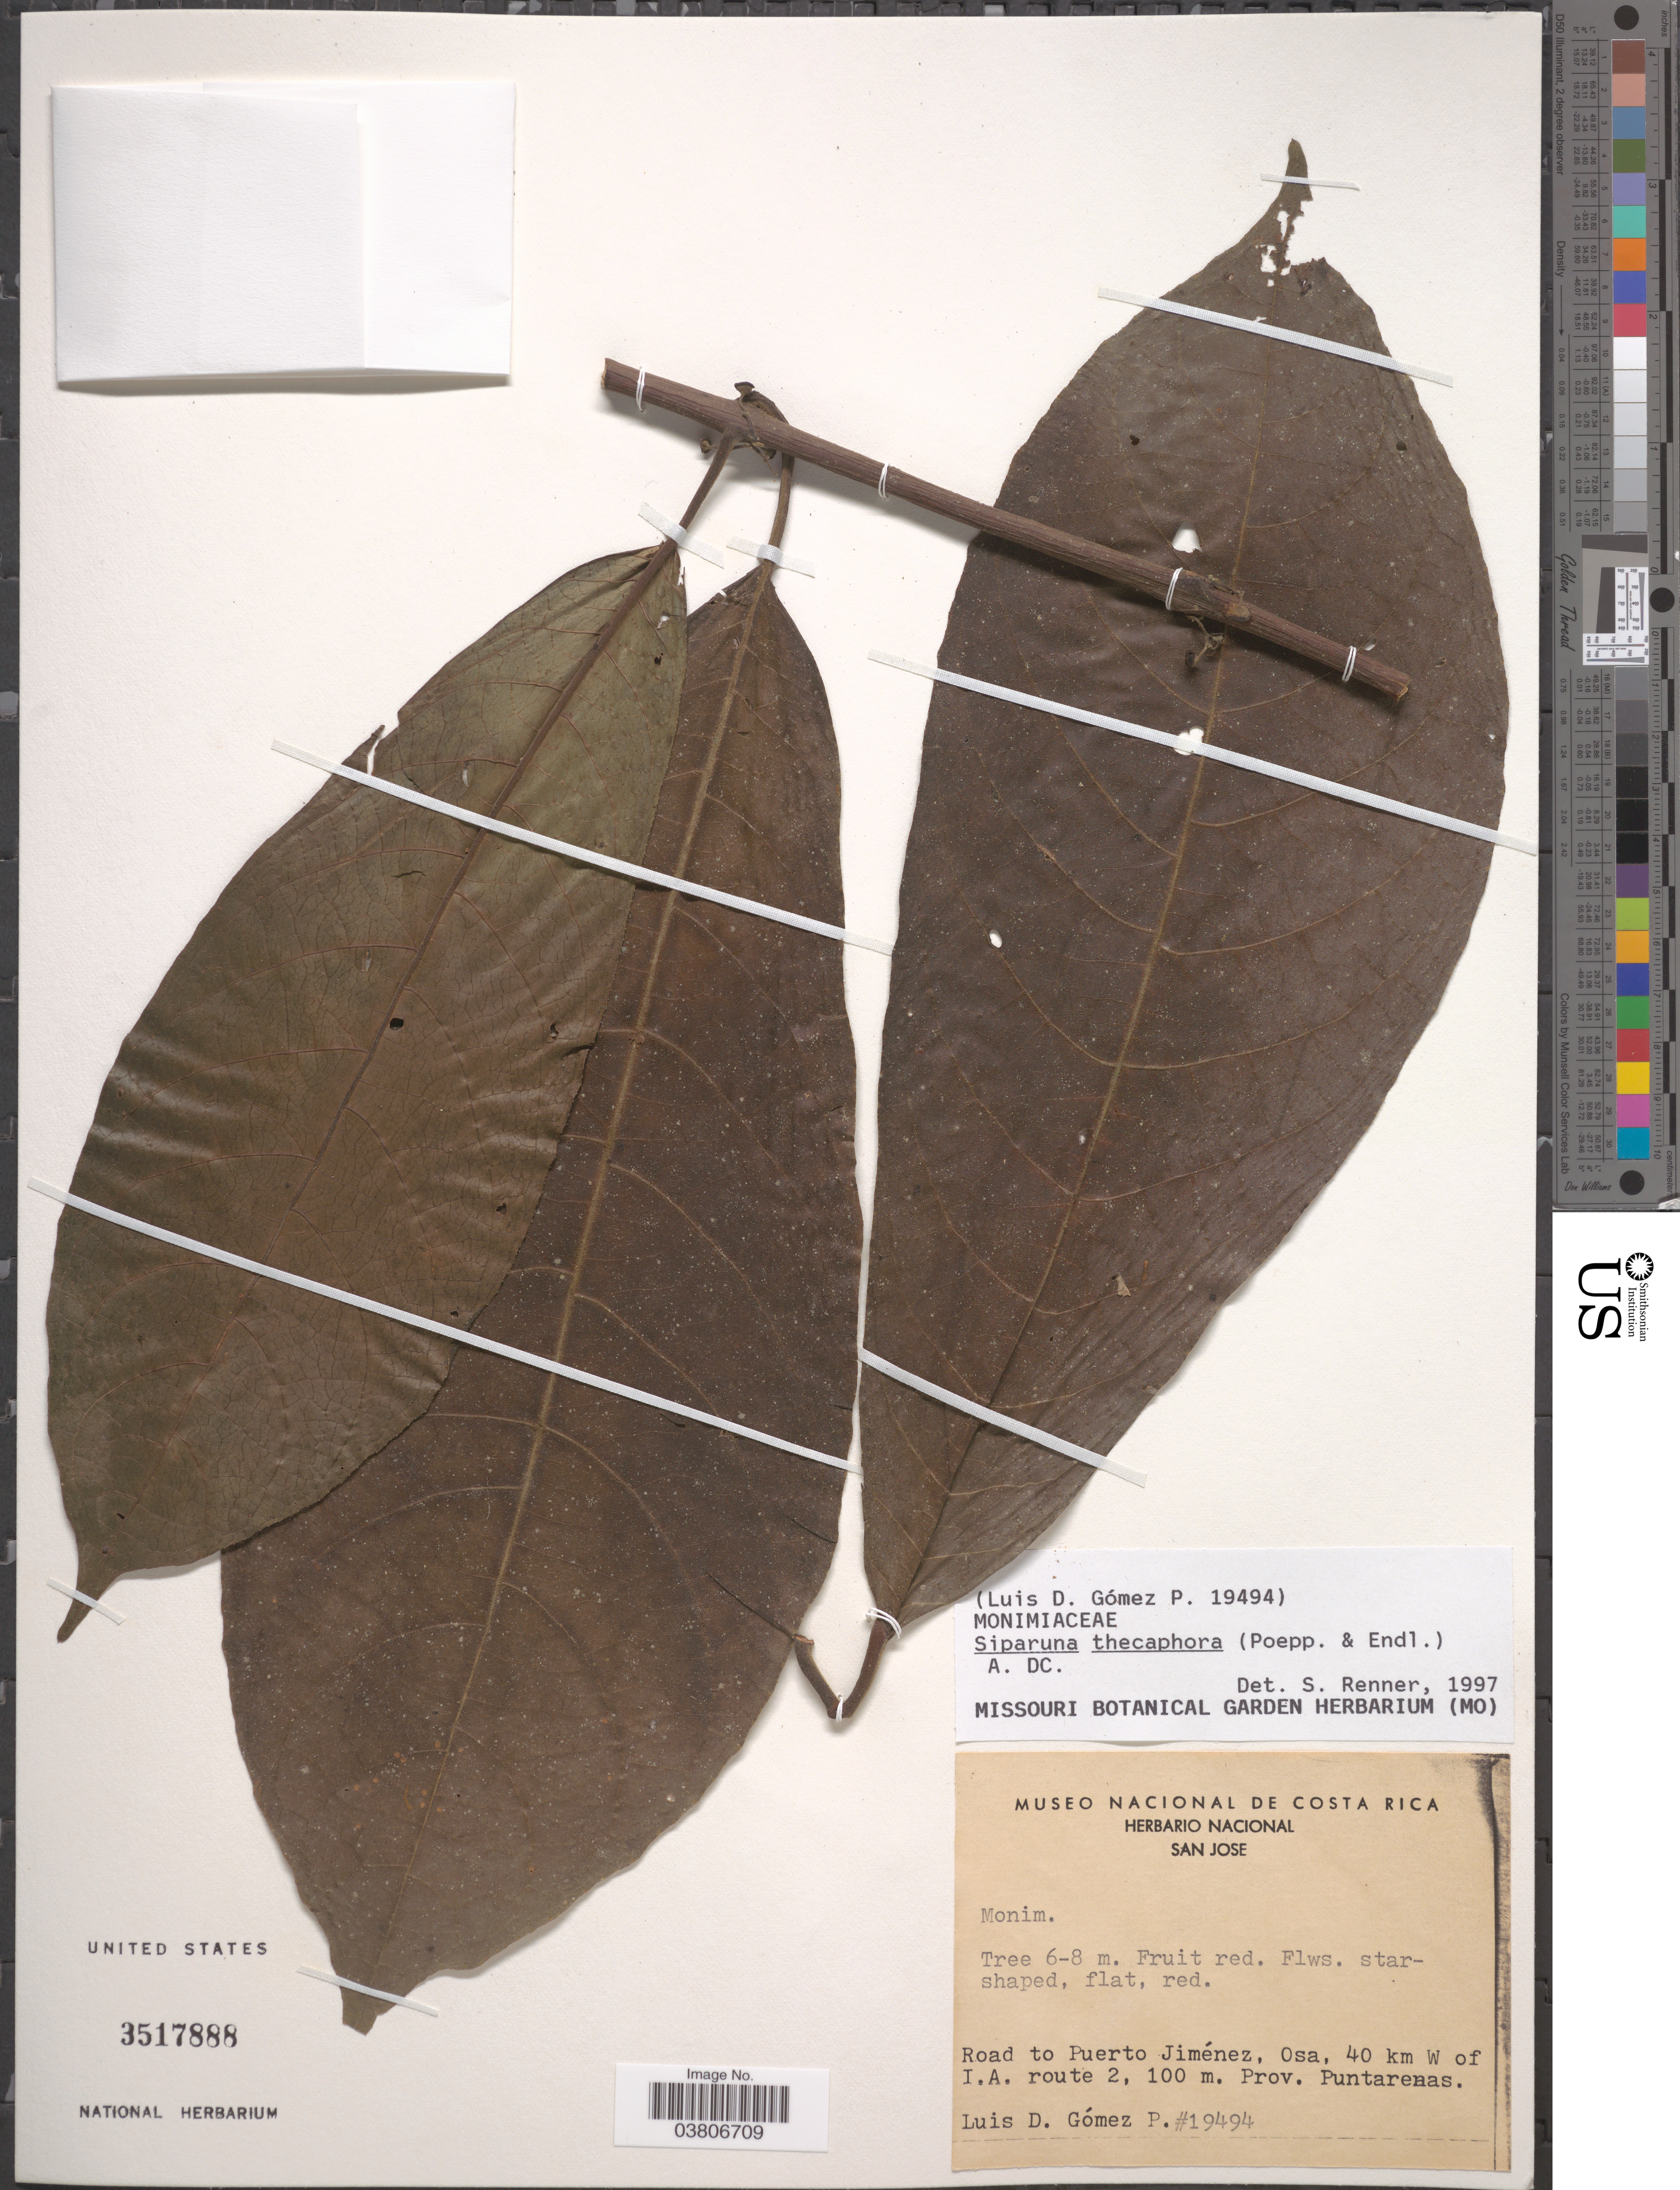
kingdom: Plantae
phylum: Tracheophyta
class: Magnoliopsida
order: Laurales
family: Siparunaceae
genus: Siparuna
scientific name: Siparuna thecaphora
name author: (Poepp. & Endl.) A. DC.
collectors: L. D. Gómez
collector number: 19494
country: Costa Rica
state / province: Puntarenas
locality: Roat to Puerto Jiménez, Osa, 40 km W of I.A. route 2.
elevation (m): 100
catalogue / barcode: US 3517888